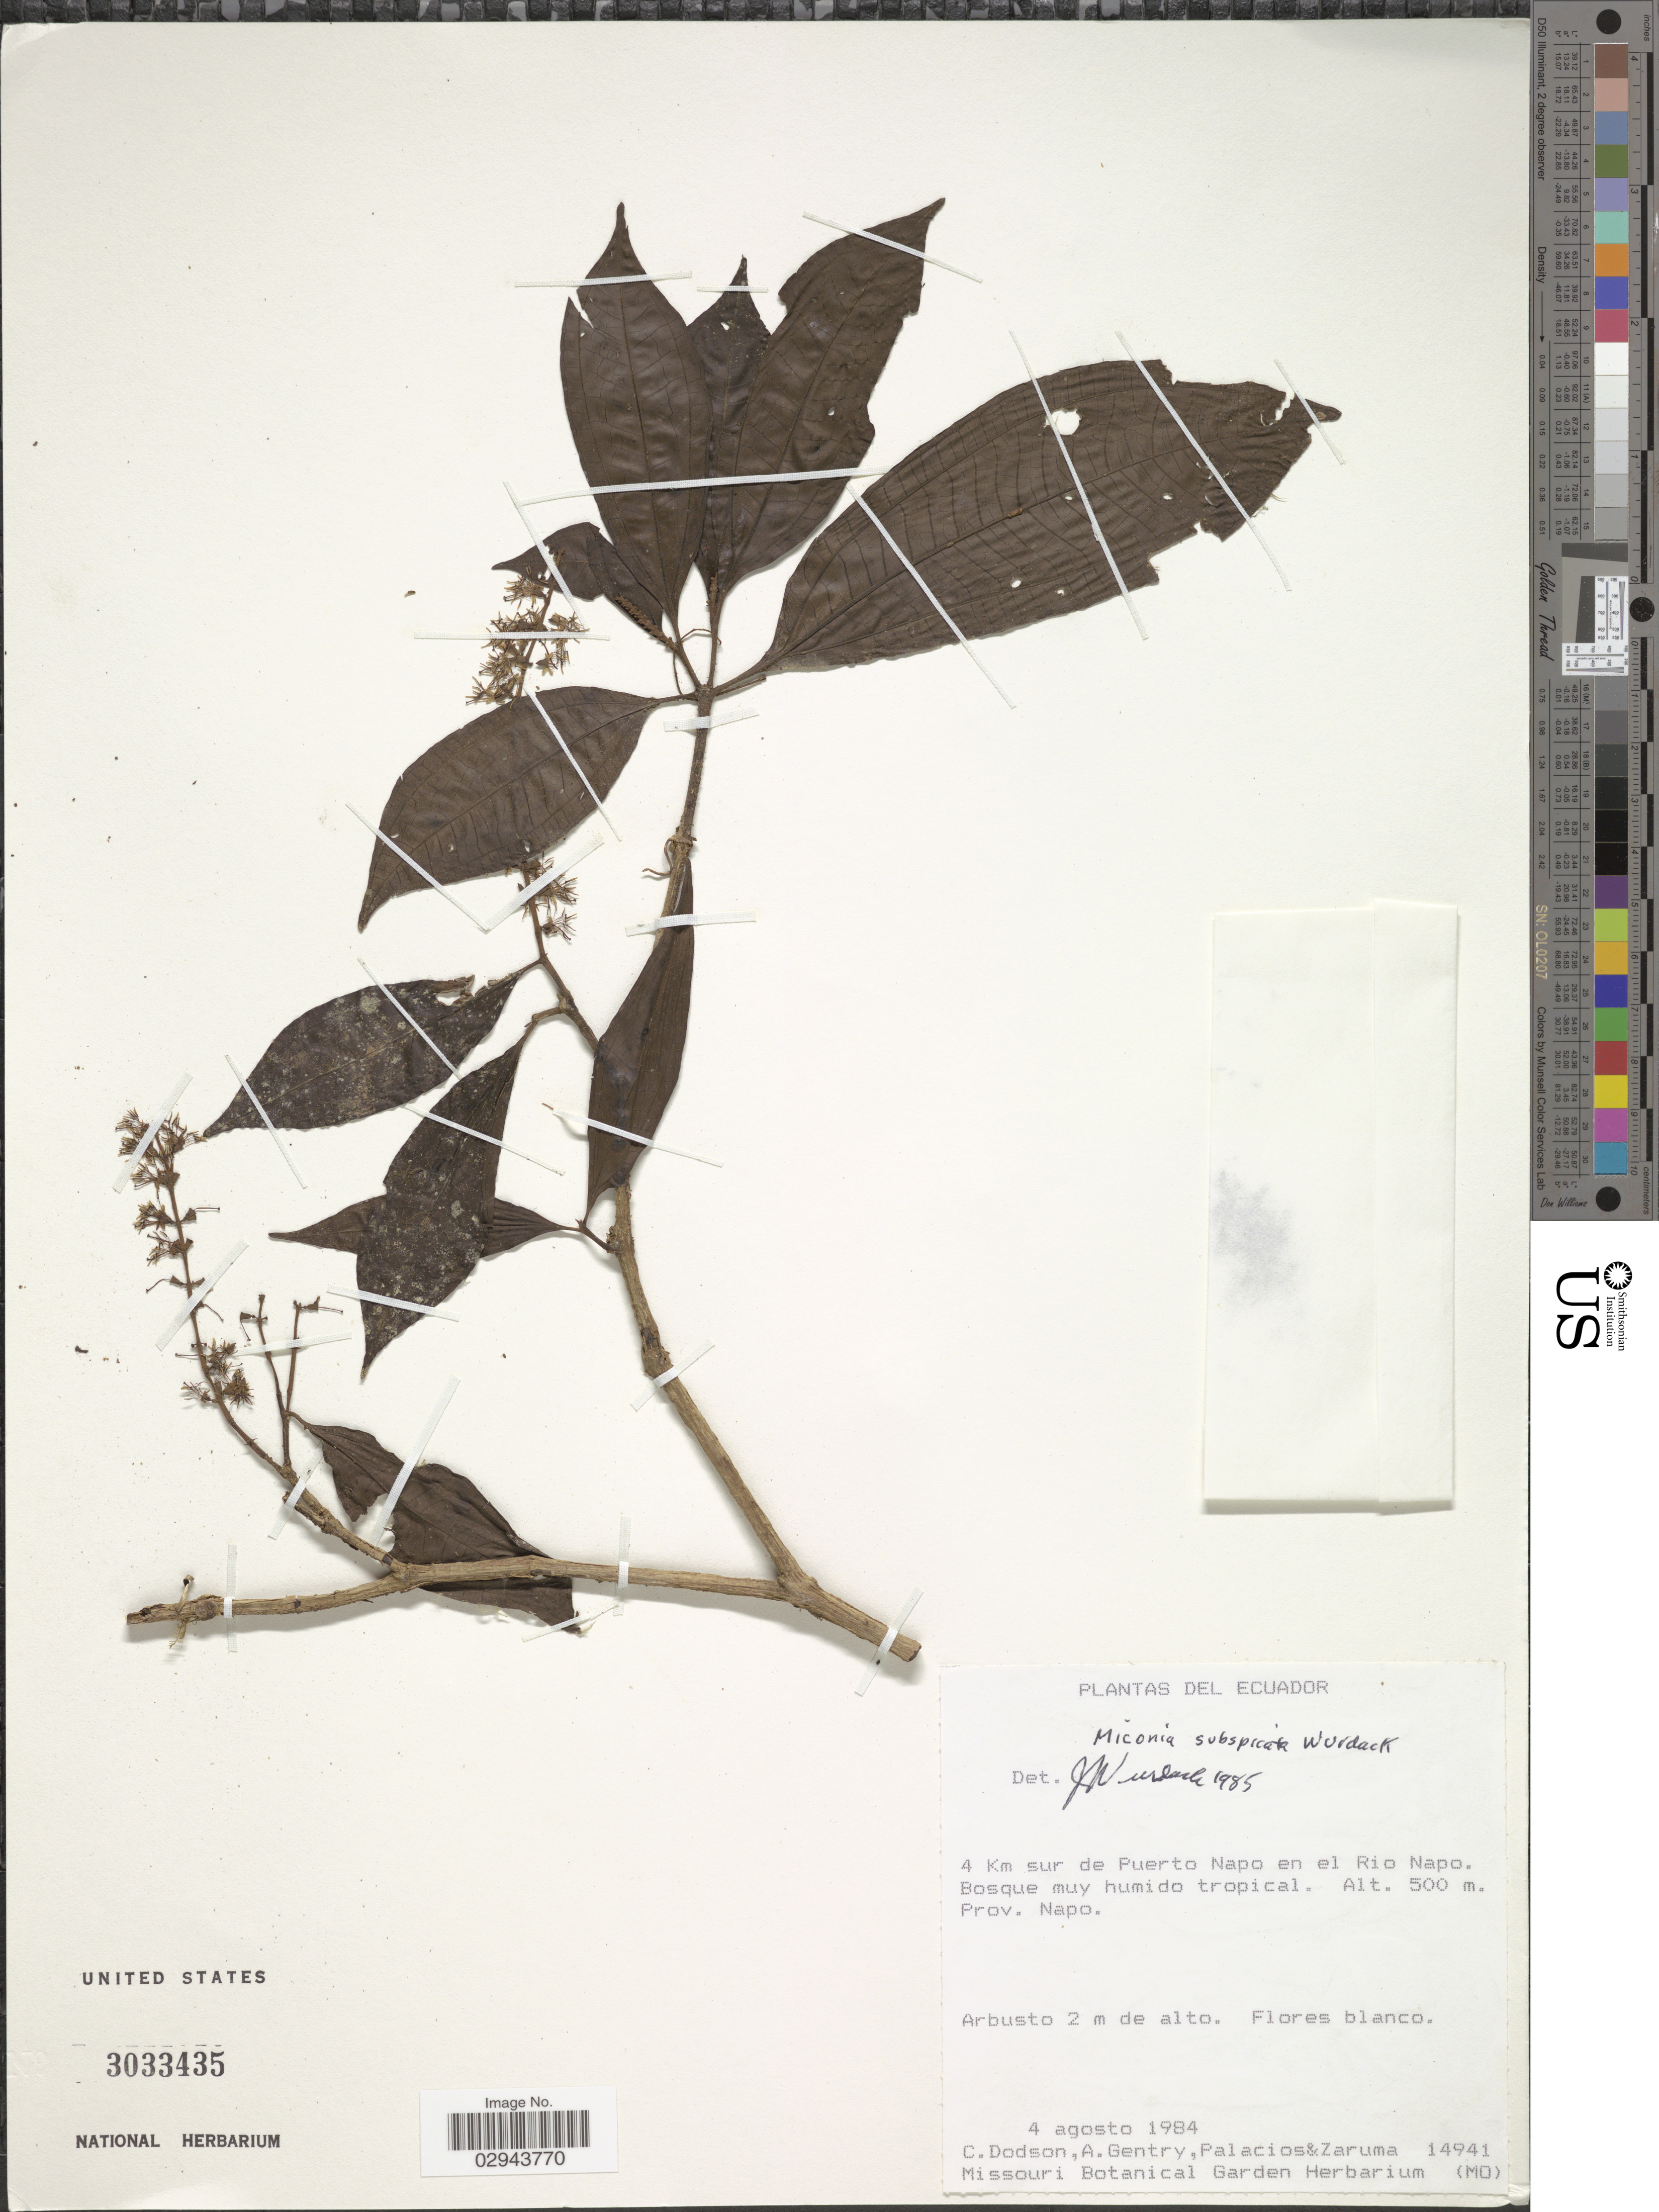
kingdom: Plantae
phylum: Tracheophyta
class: Magnoliopsida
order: Myrtales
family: Melastomataceae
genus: Miconia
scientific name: Miconia subspicata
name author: Wurdack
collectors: C. Dodson, A. H. Gentry, Palacios, -- & -. Zaruma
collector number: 14941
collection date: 1984-08-04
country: Ecuador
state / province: Napo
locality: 4 Km sur de Puerto Napo en el Rio Napo.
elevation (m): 500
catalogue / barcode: US 3033435